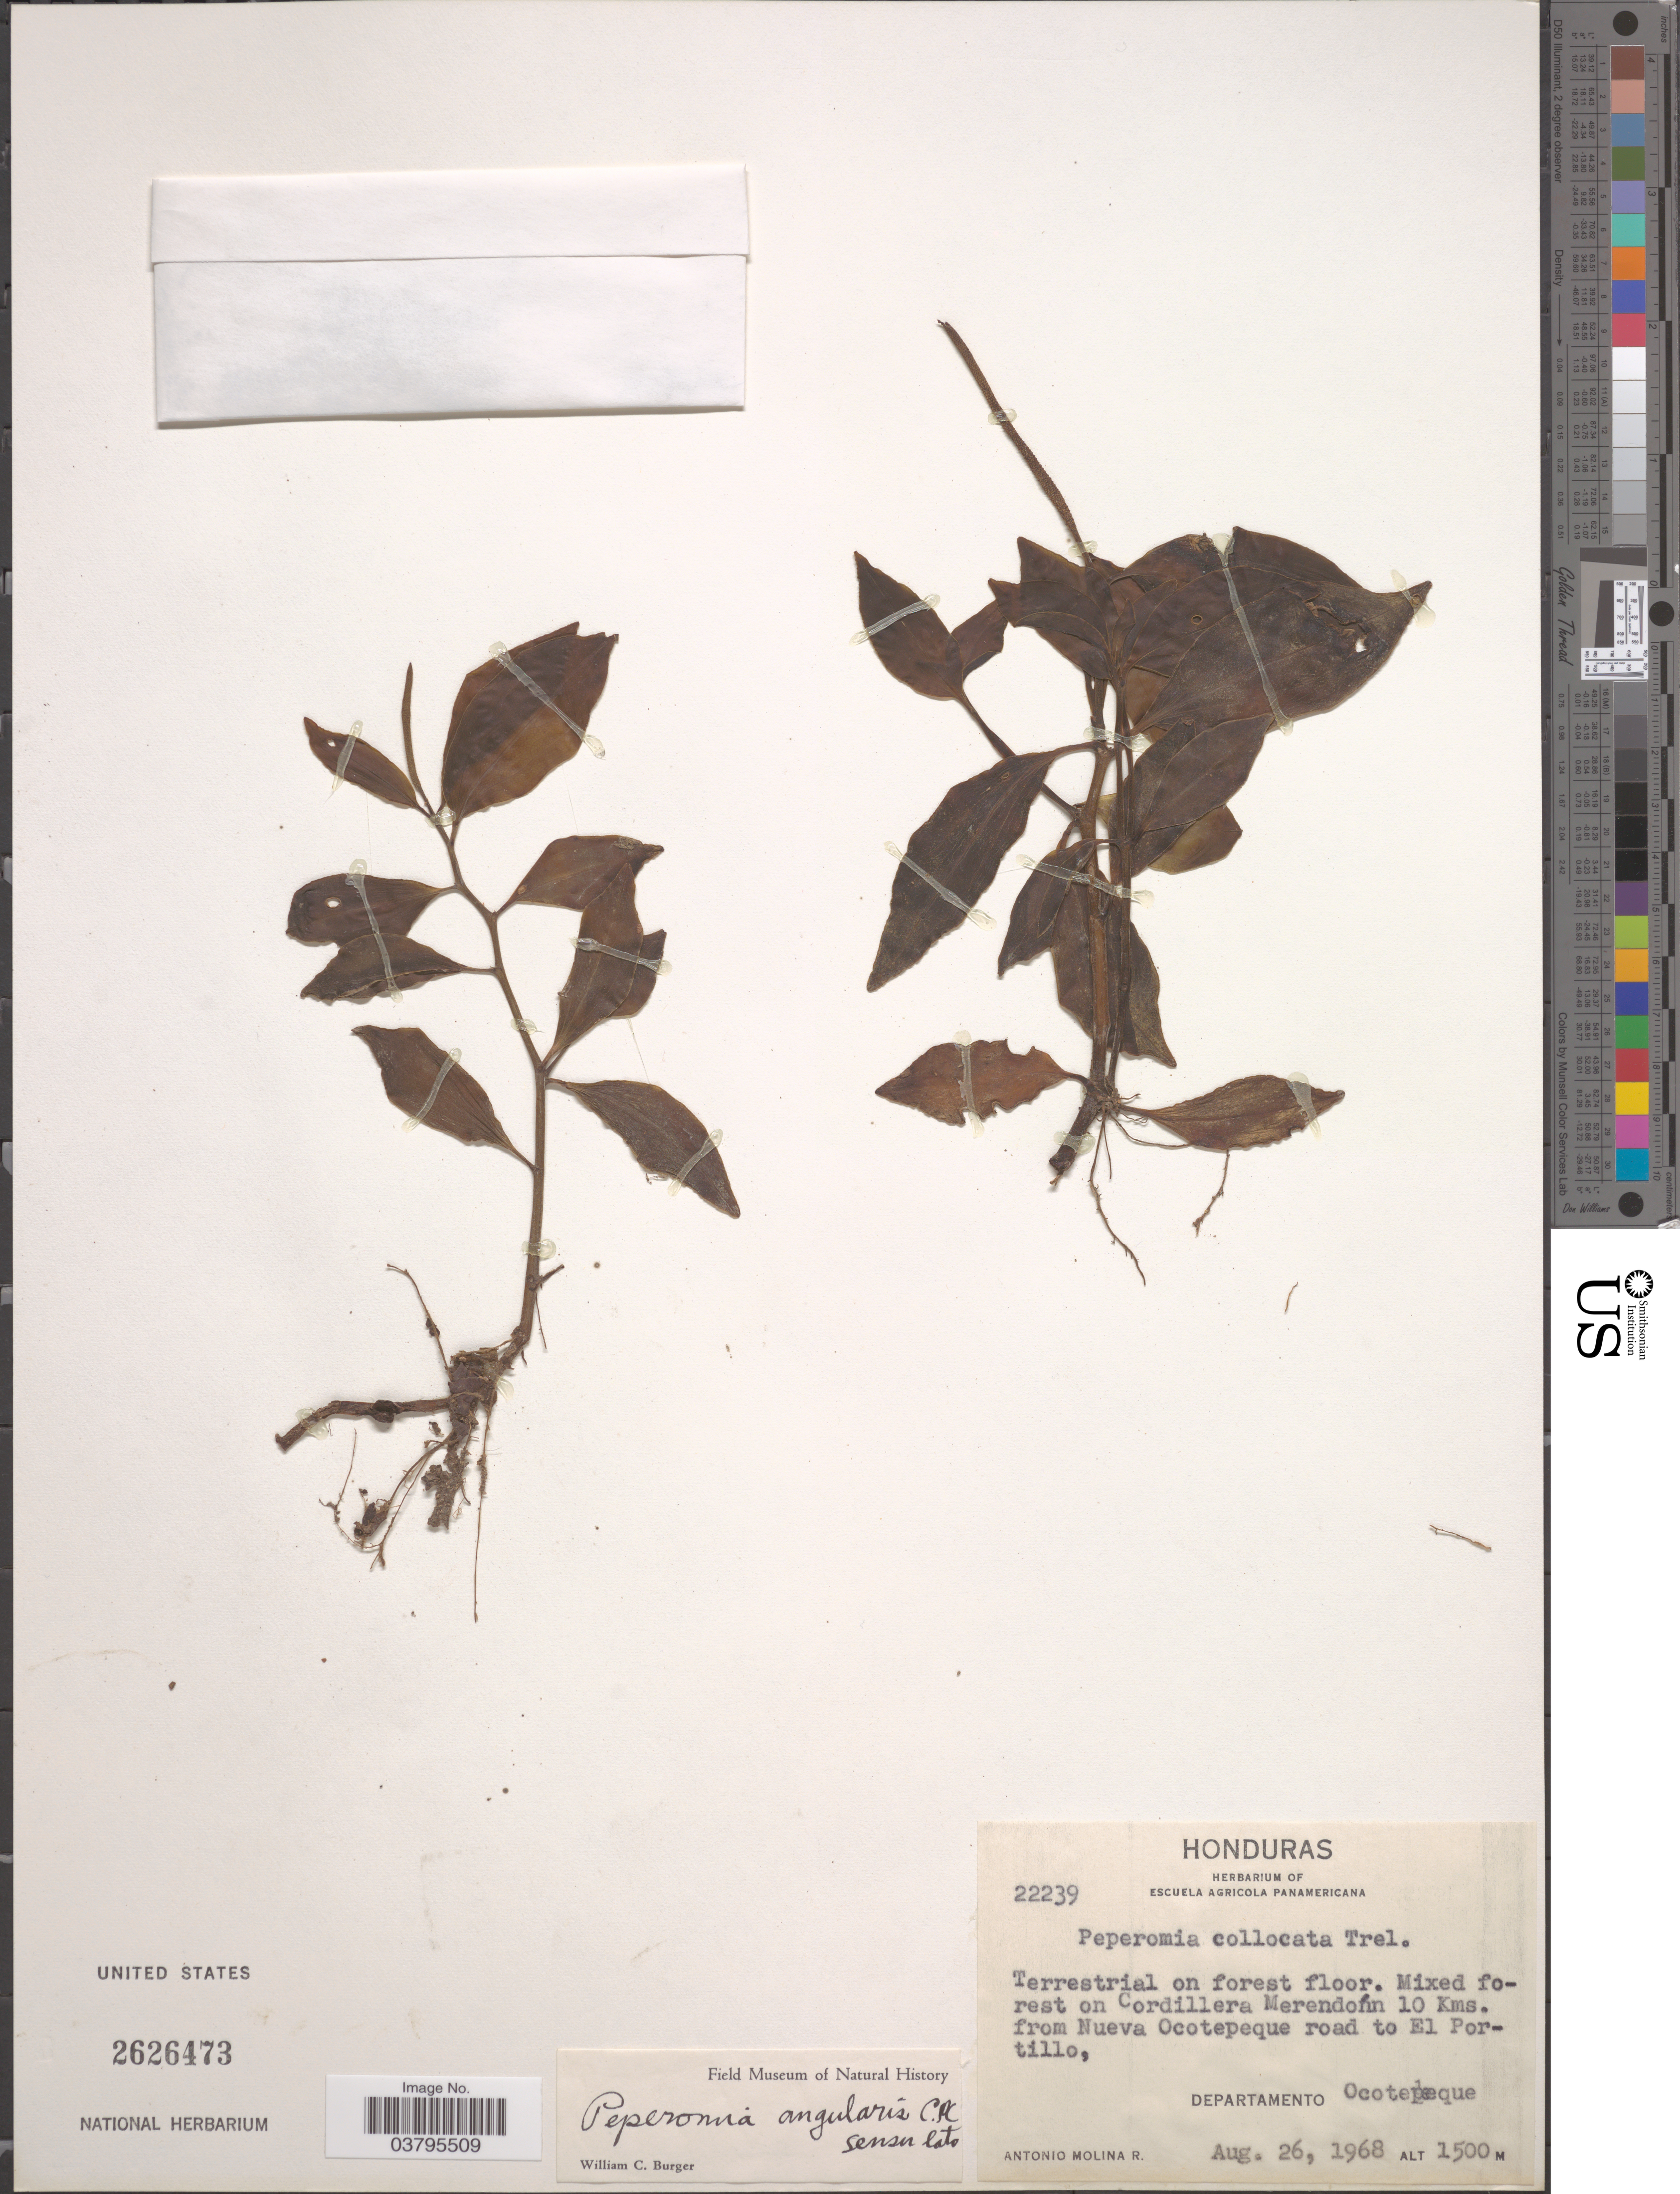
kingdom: Plantae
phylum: Tracheophyta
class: Magnoliopsida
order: Piperales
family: Piperaceae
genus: Peperomia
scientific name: Peperomia san-joseana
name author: C. DC.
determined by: Jiménez, José Estaban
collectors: A. Molina R.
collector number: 22239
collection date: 1968-08-26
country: Honduras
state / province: Ocotepeque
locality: Mixed forest on Cordillera Merendonn 10 Kms. from Nueva Ocotepeque road to El Portillo, Departamento Ocotopeque.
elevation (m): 1500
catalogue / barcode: US 2626473